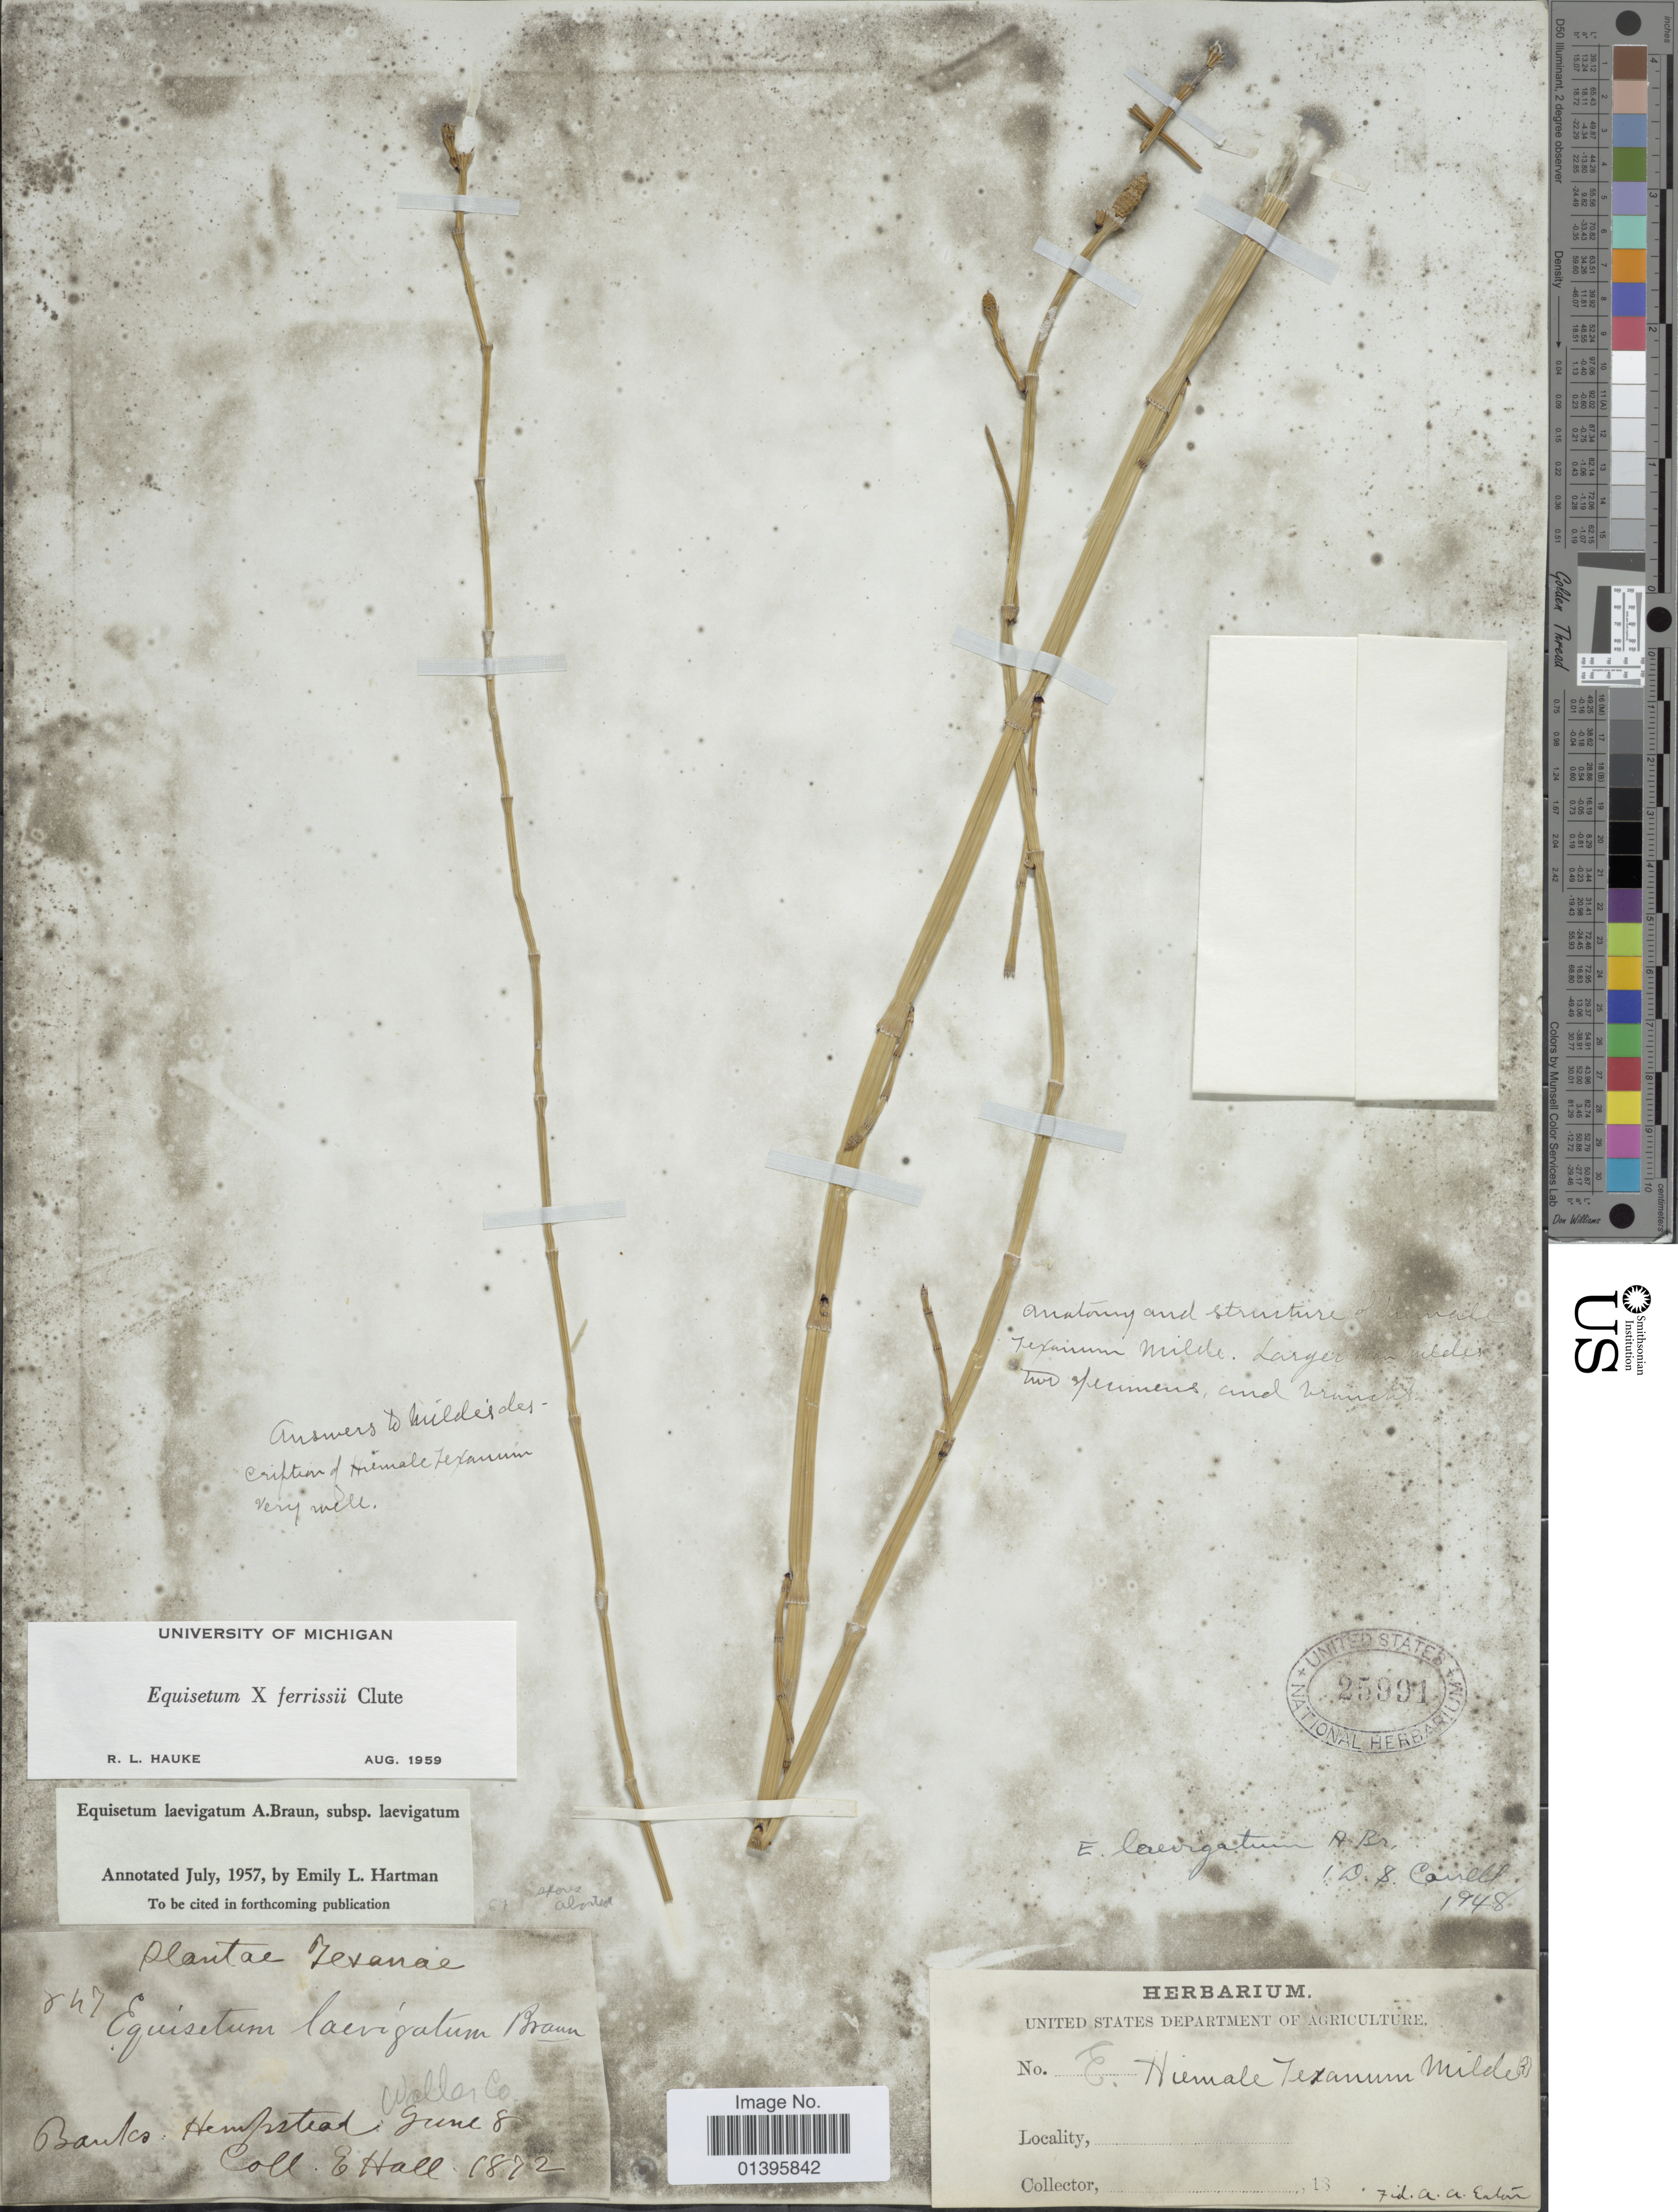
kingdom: Plantae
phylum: Tracheophyta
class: Polypodiopsida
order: Equisetales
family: Equisetaceae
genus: Equisetum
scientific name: Equisetum x ferrissii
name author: Clute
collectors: E. Hall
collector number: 847*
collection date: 1872-06-08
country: United States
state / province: Texas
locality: Banks, Hempstead, Wallas Co.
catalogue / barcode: US 25991